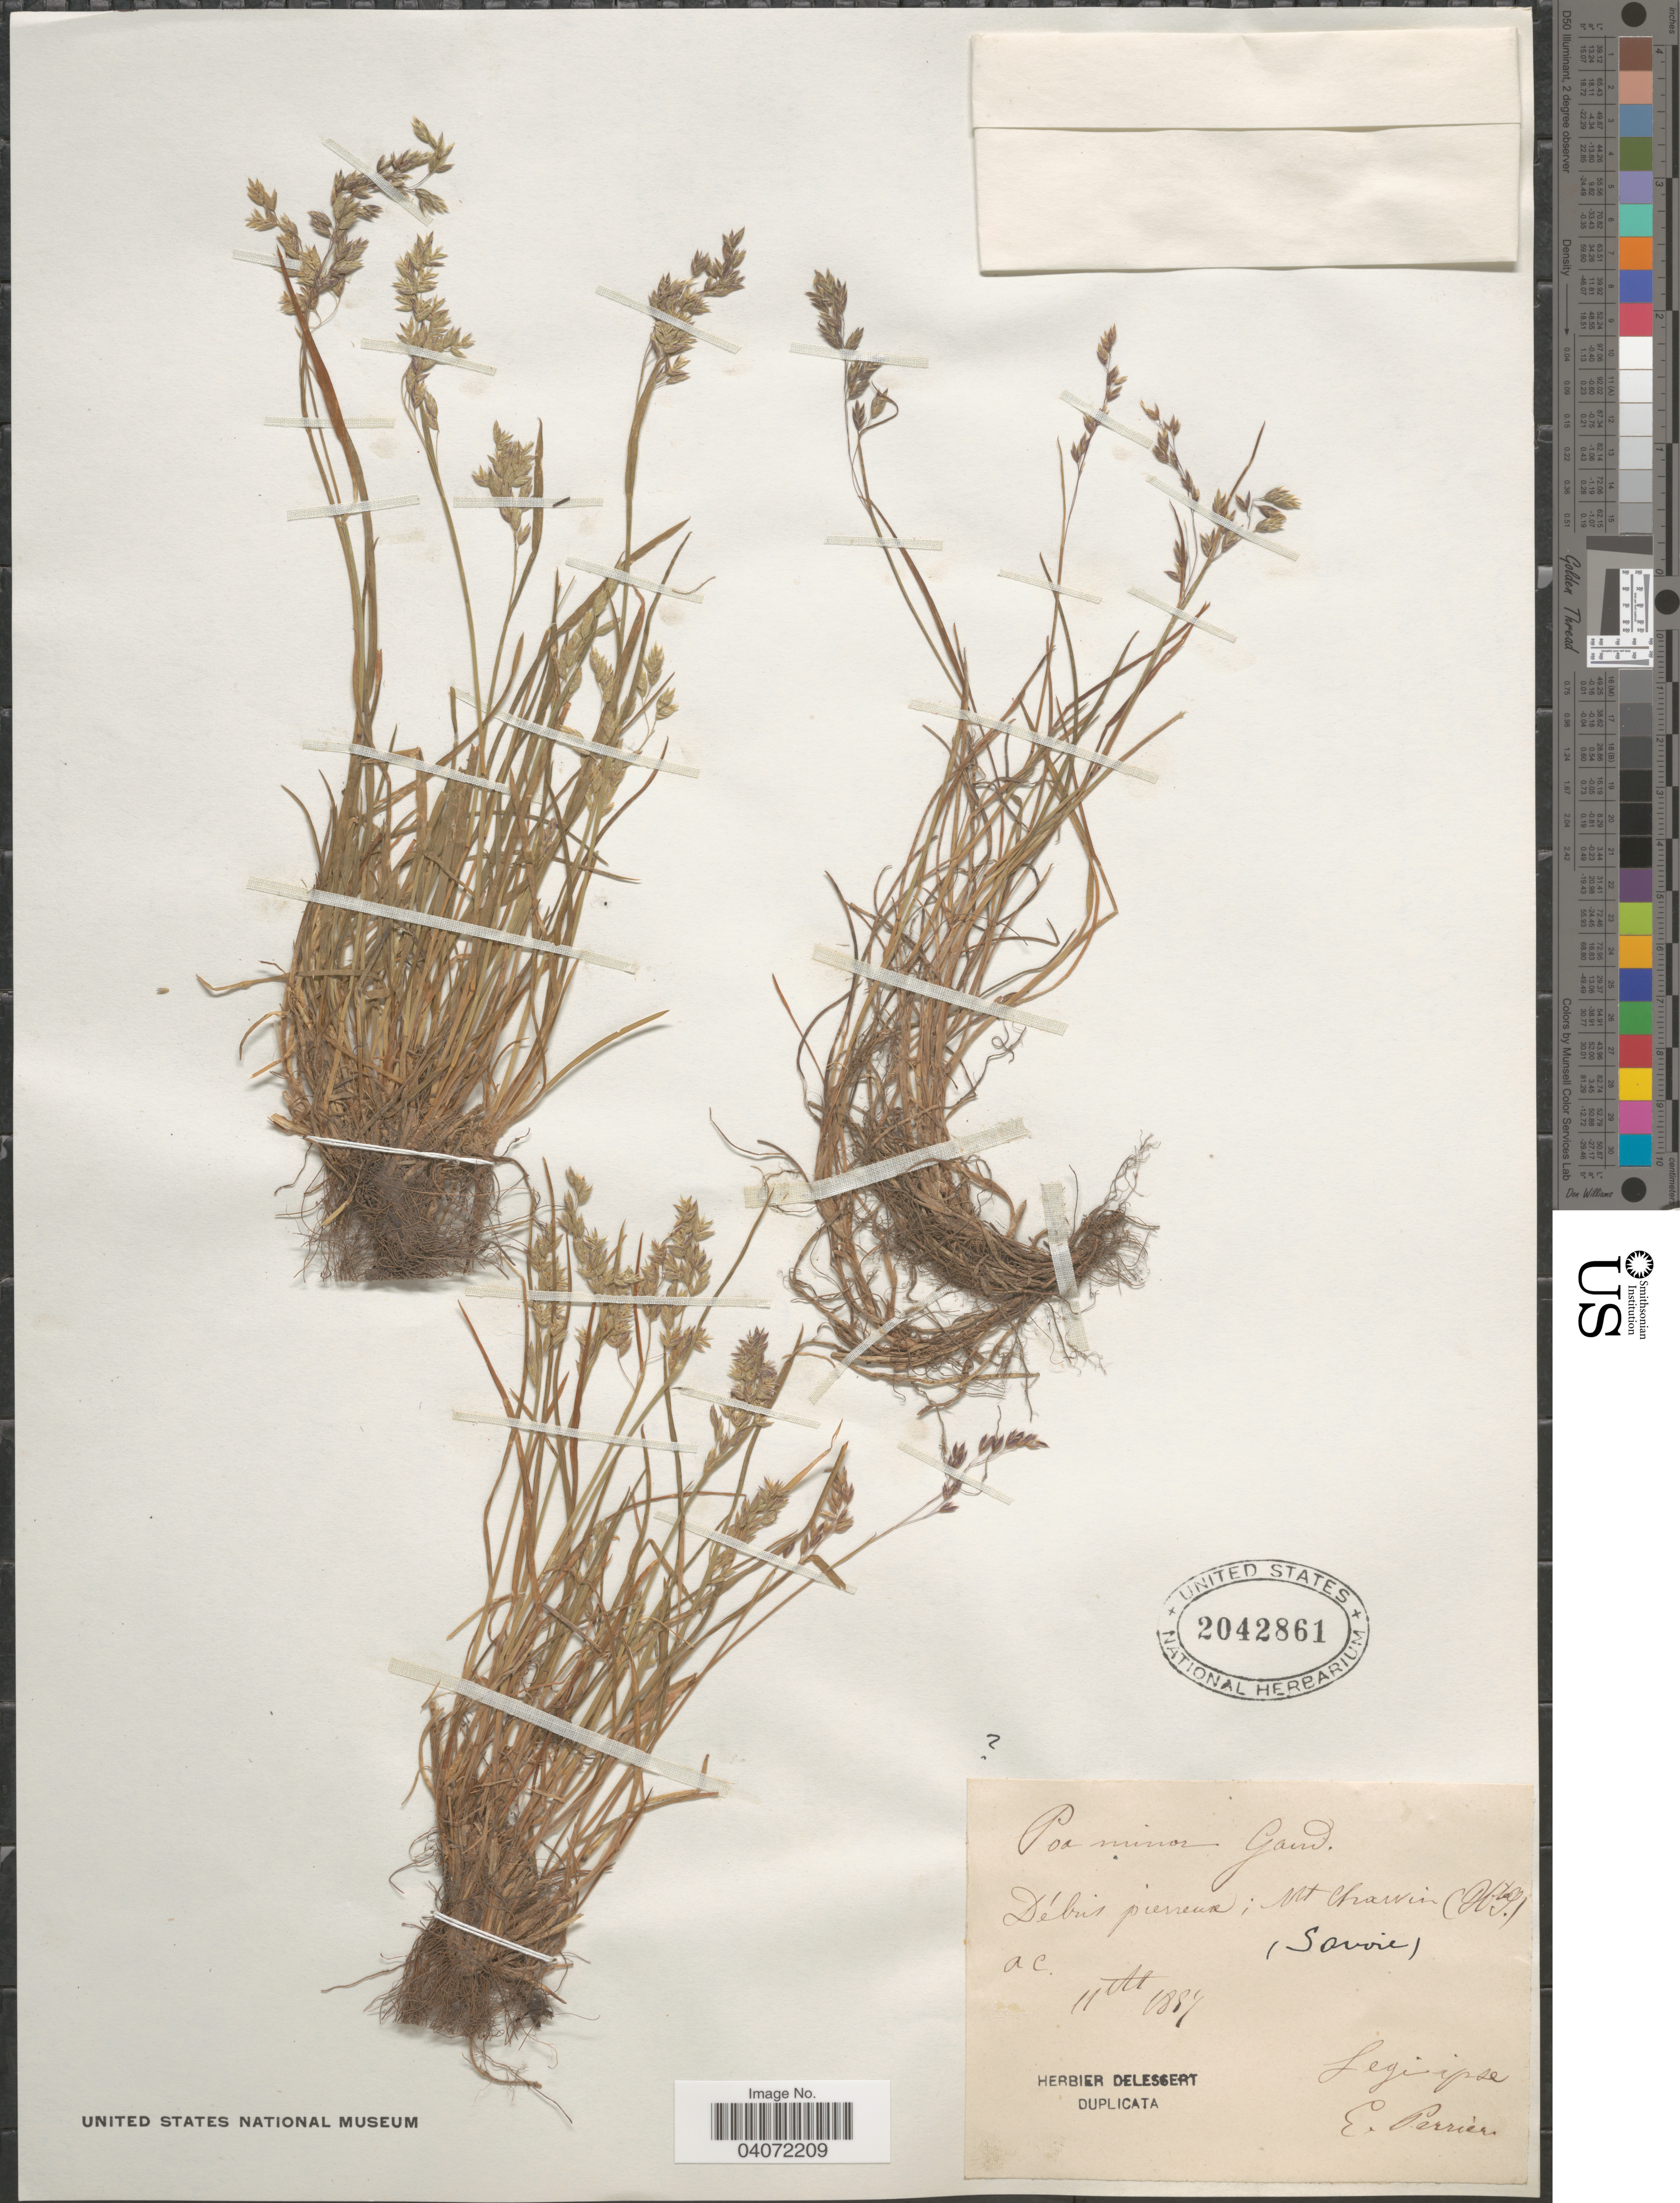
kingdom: Plantae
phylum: Tracheophyta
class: Liliopsida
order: Poales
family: Poaceae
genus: Poa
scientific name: Poa minor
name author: Gaudin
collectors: -. Delessert & E. Perrier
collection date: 1887-11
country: France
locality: Débus pierreur; Mt Charvin (Hte). (Savoie).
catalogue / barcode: US 2042861